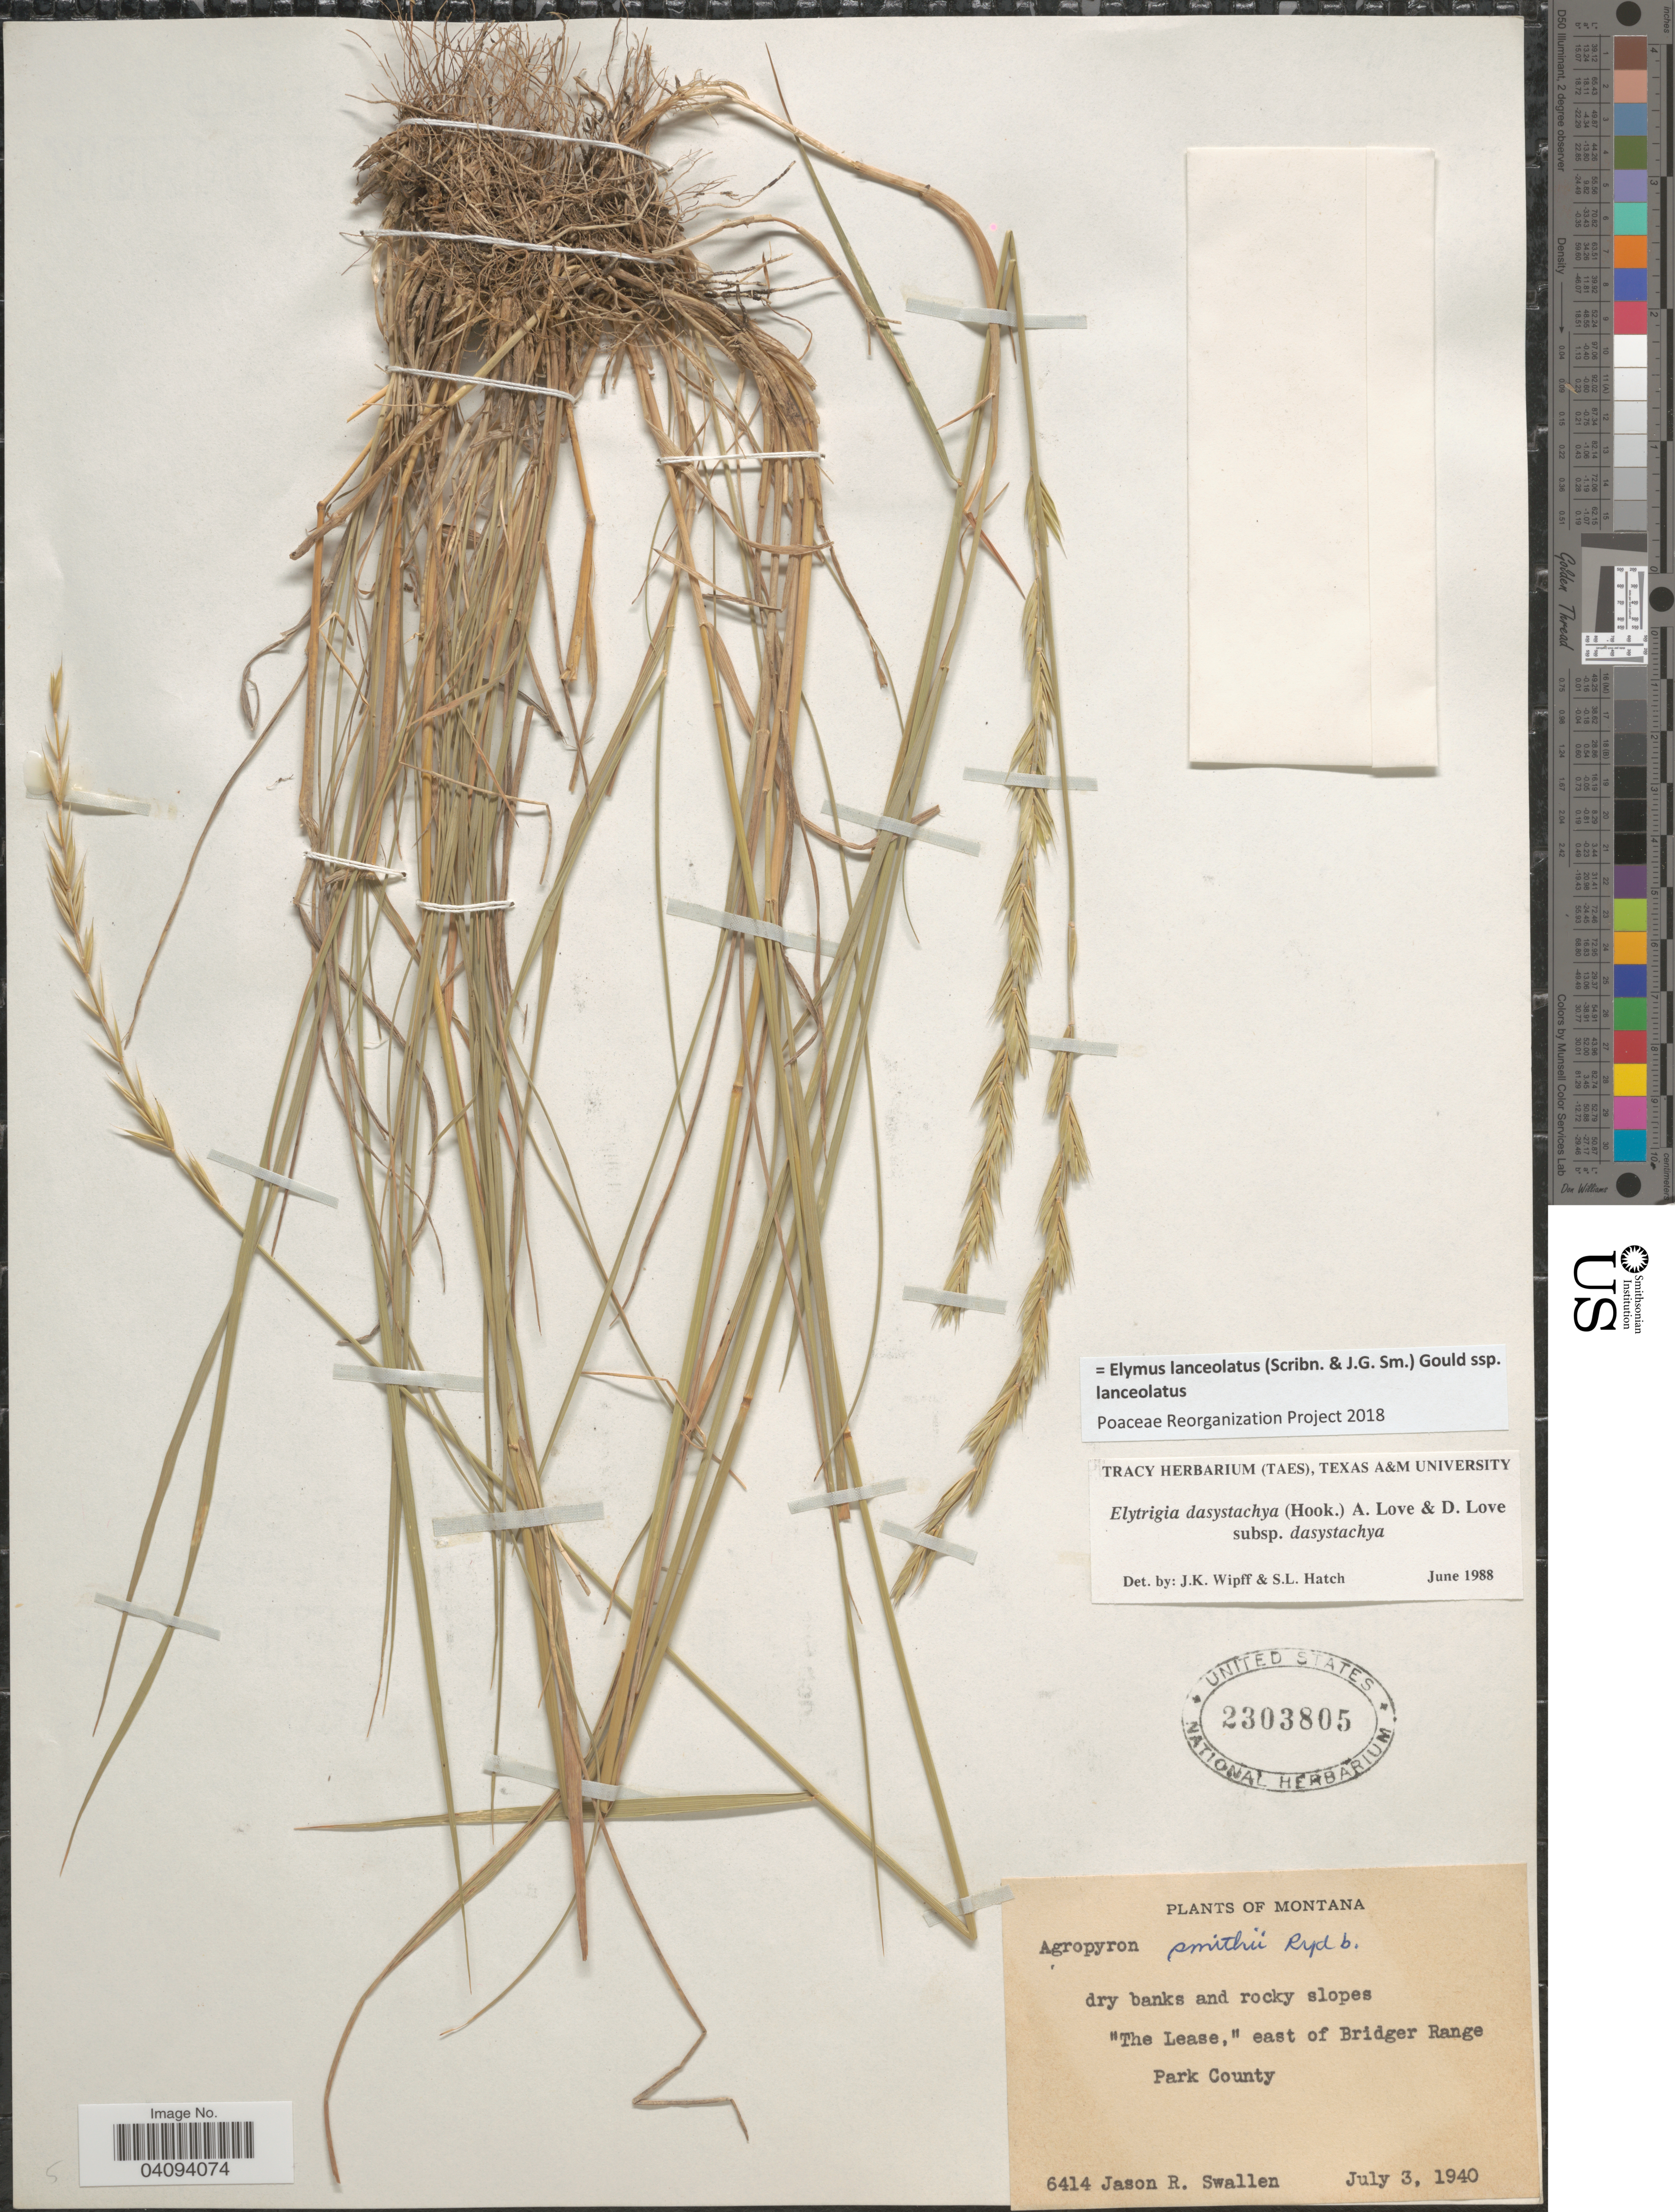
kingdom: Plantae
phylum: Tracheophyta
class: Liliopsida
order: Poales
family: Poaceae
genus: Elymus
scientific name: Elymus lanceolatus subsp. lanceolatus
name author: (Scribn. & J.G. Sm.) Gould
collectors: J. R. Swallen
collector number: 6414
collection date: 1940-07-03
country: United States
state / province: Montana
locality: Dry banks and rocky slopes "The Lease," east of Bridger Range. Park County.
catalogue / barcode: US 2303805